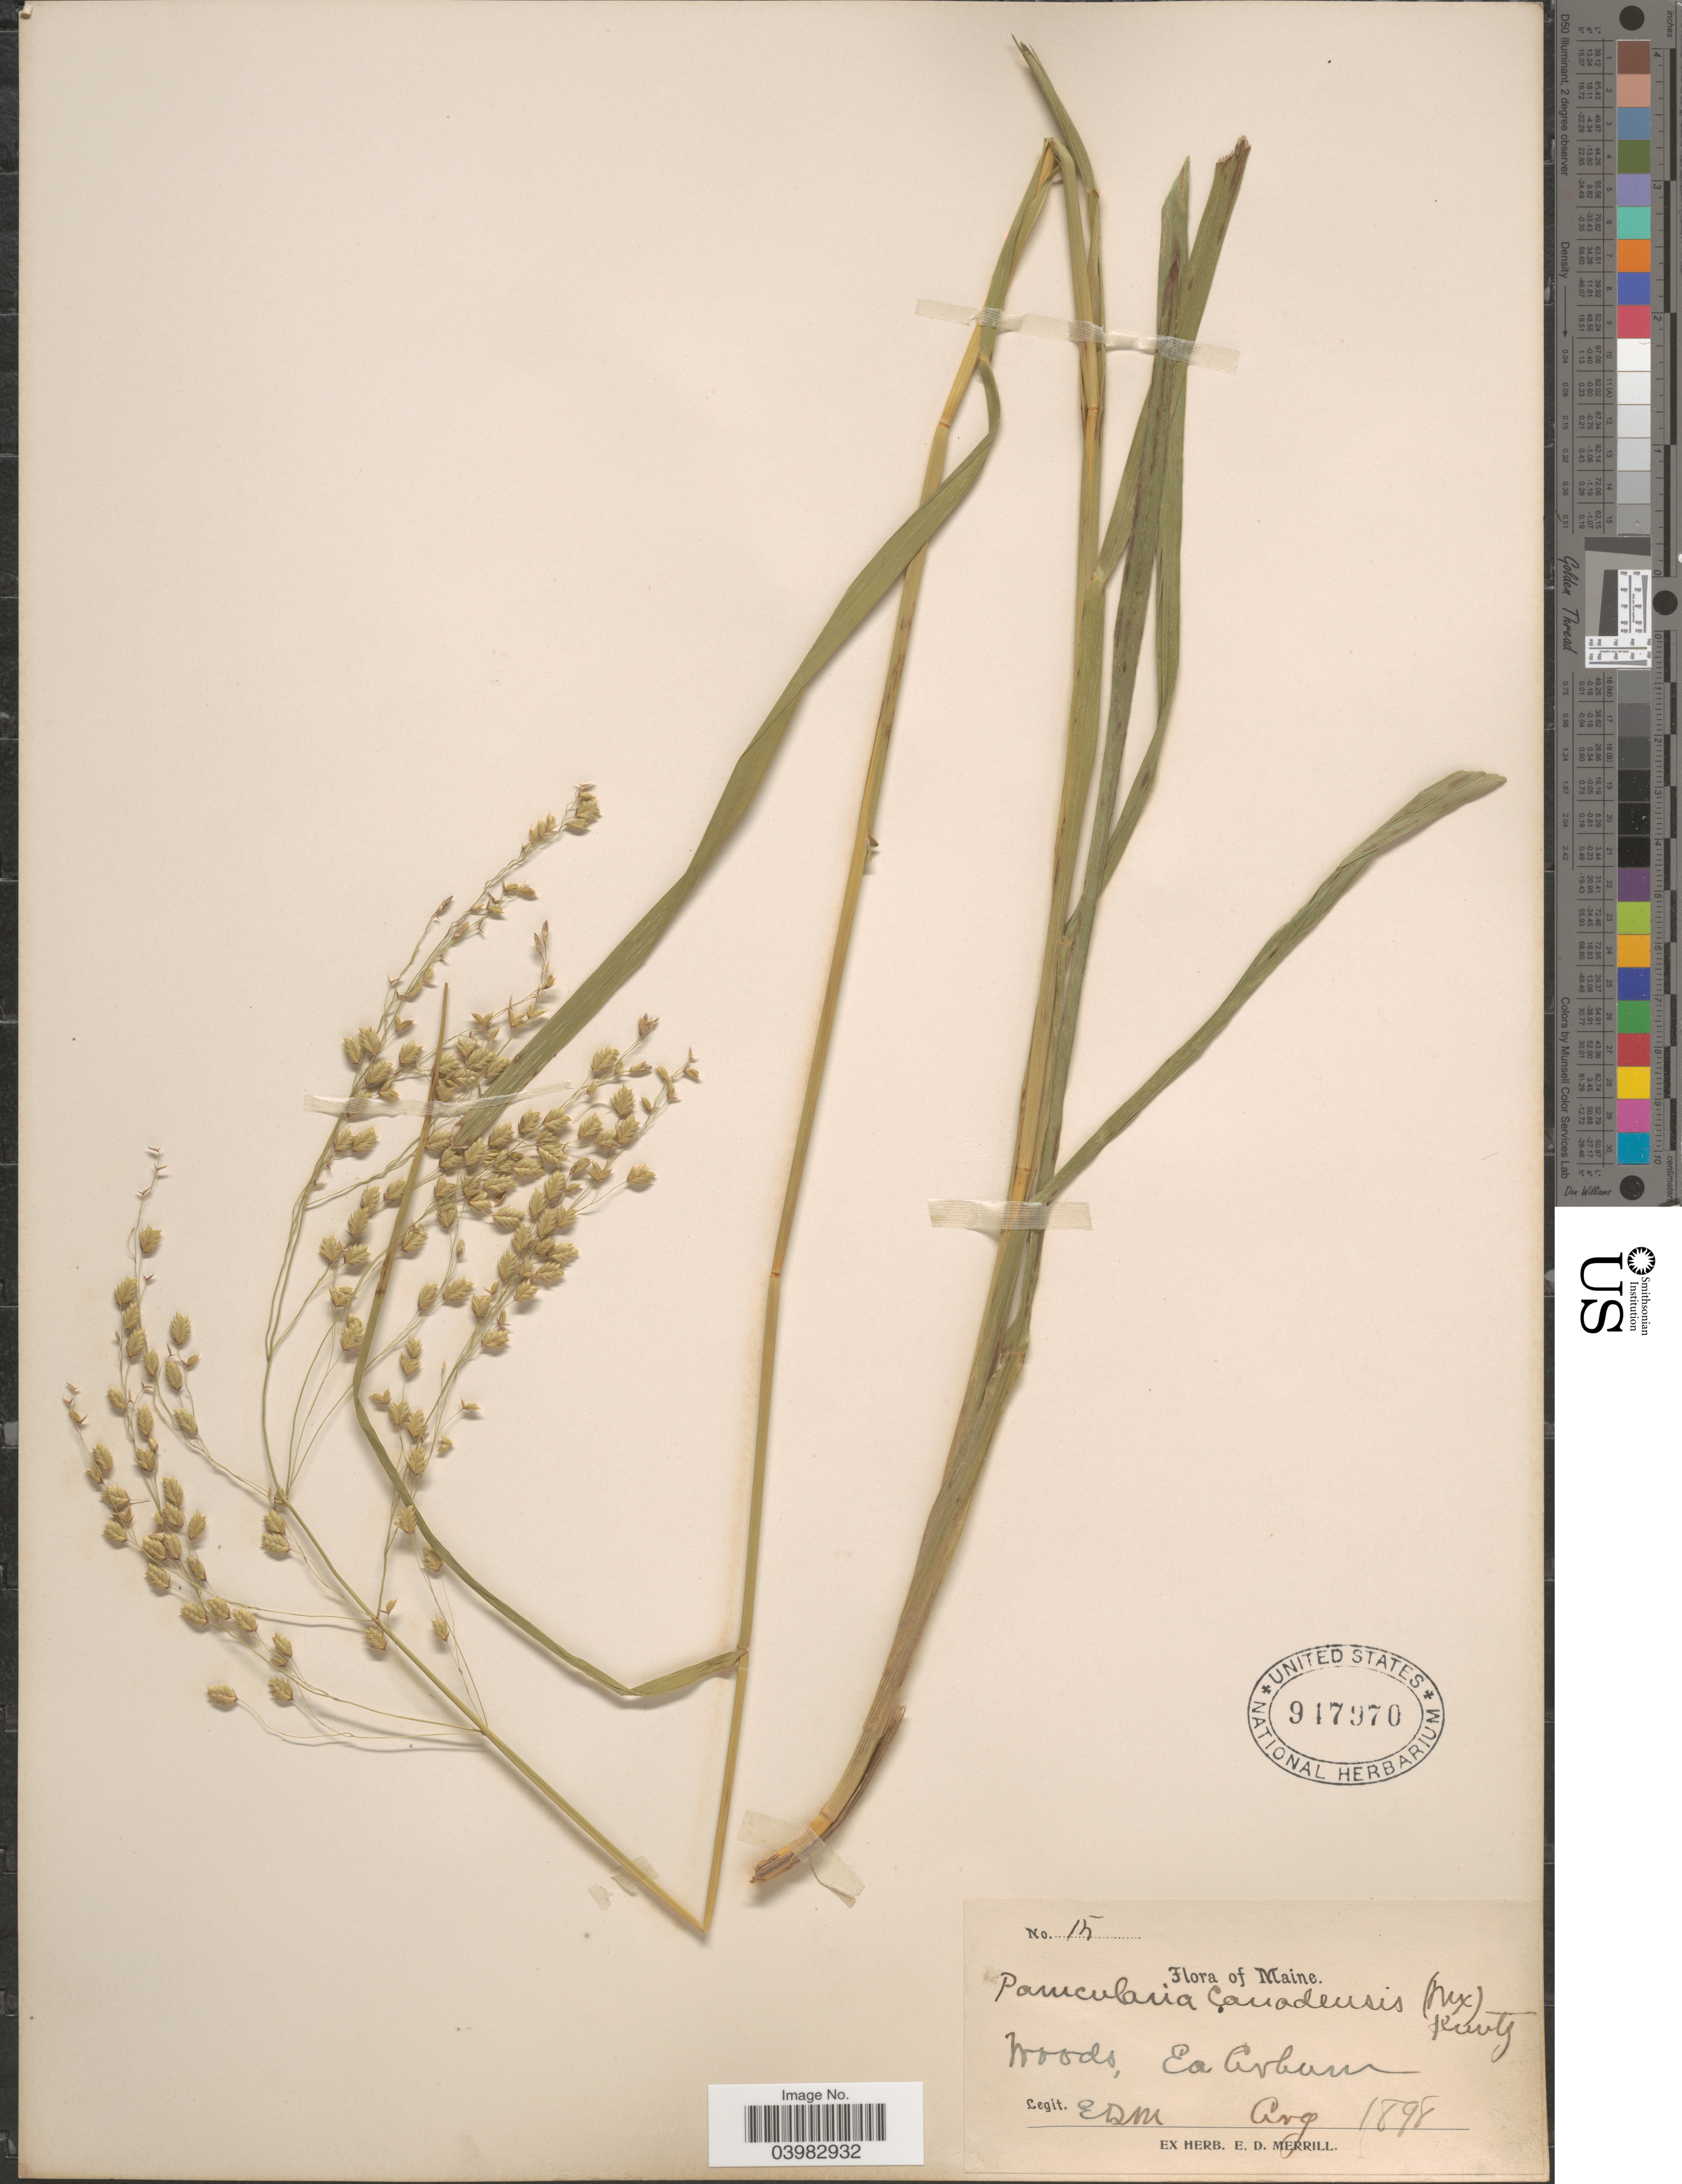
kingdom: Plantae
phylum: Tracheophyta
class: Liliopsida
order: Poales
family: Poaceae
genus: Glyceria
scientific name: Glyceria canadensis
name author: (Michx.) Trin.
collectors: E. D. Merrill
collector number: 15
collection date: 1898-08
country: United States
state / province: Maine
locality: Ea Auburn.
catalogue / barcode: US 947970